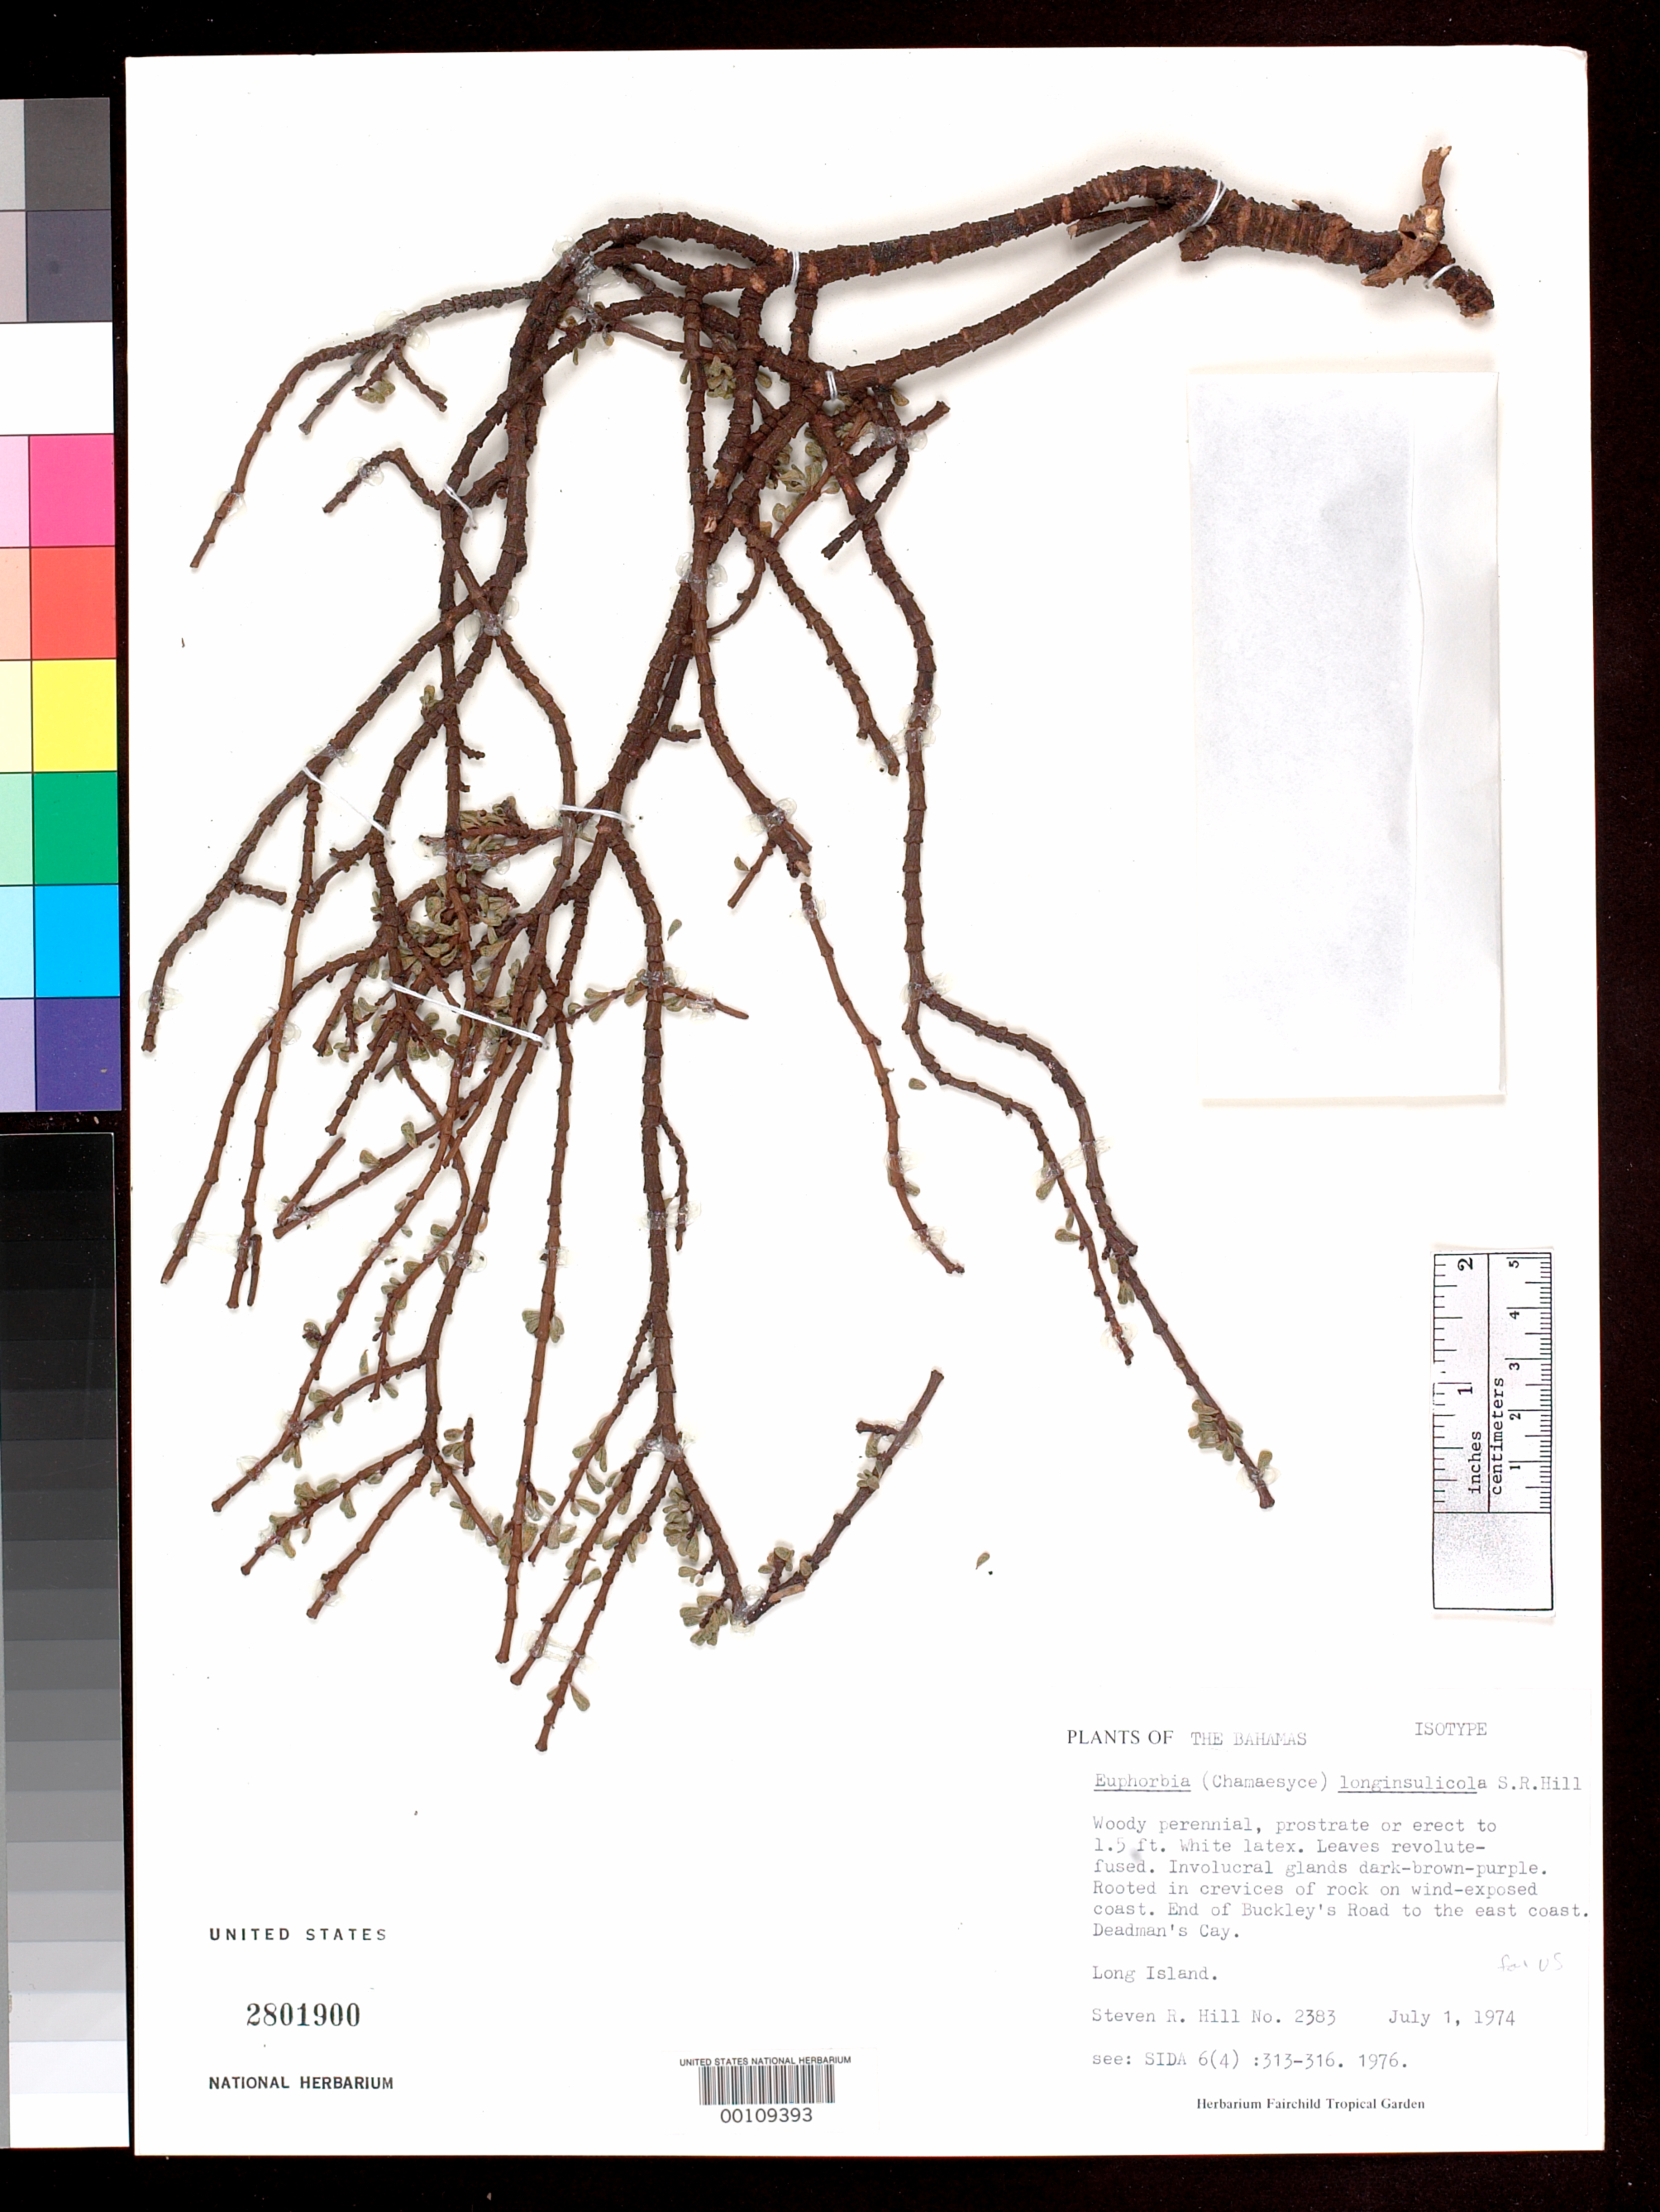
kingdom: Plantae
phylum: Tracheophyta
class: Magnoliopsida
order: Malpighiales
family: Euphorbiaceae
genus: Euphorbia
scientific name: Euphorbia longinsulicola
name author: S.R. Hill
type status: Isotype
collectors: S. R. Hill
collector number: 2383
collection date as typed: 01 Jul 1974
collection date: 1974-07-01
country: Bahamas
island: Long Island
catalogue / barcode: US 2801900